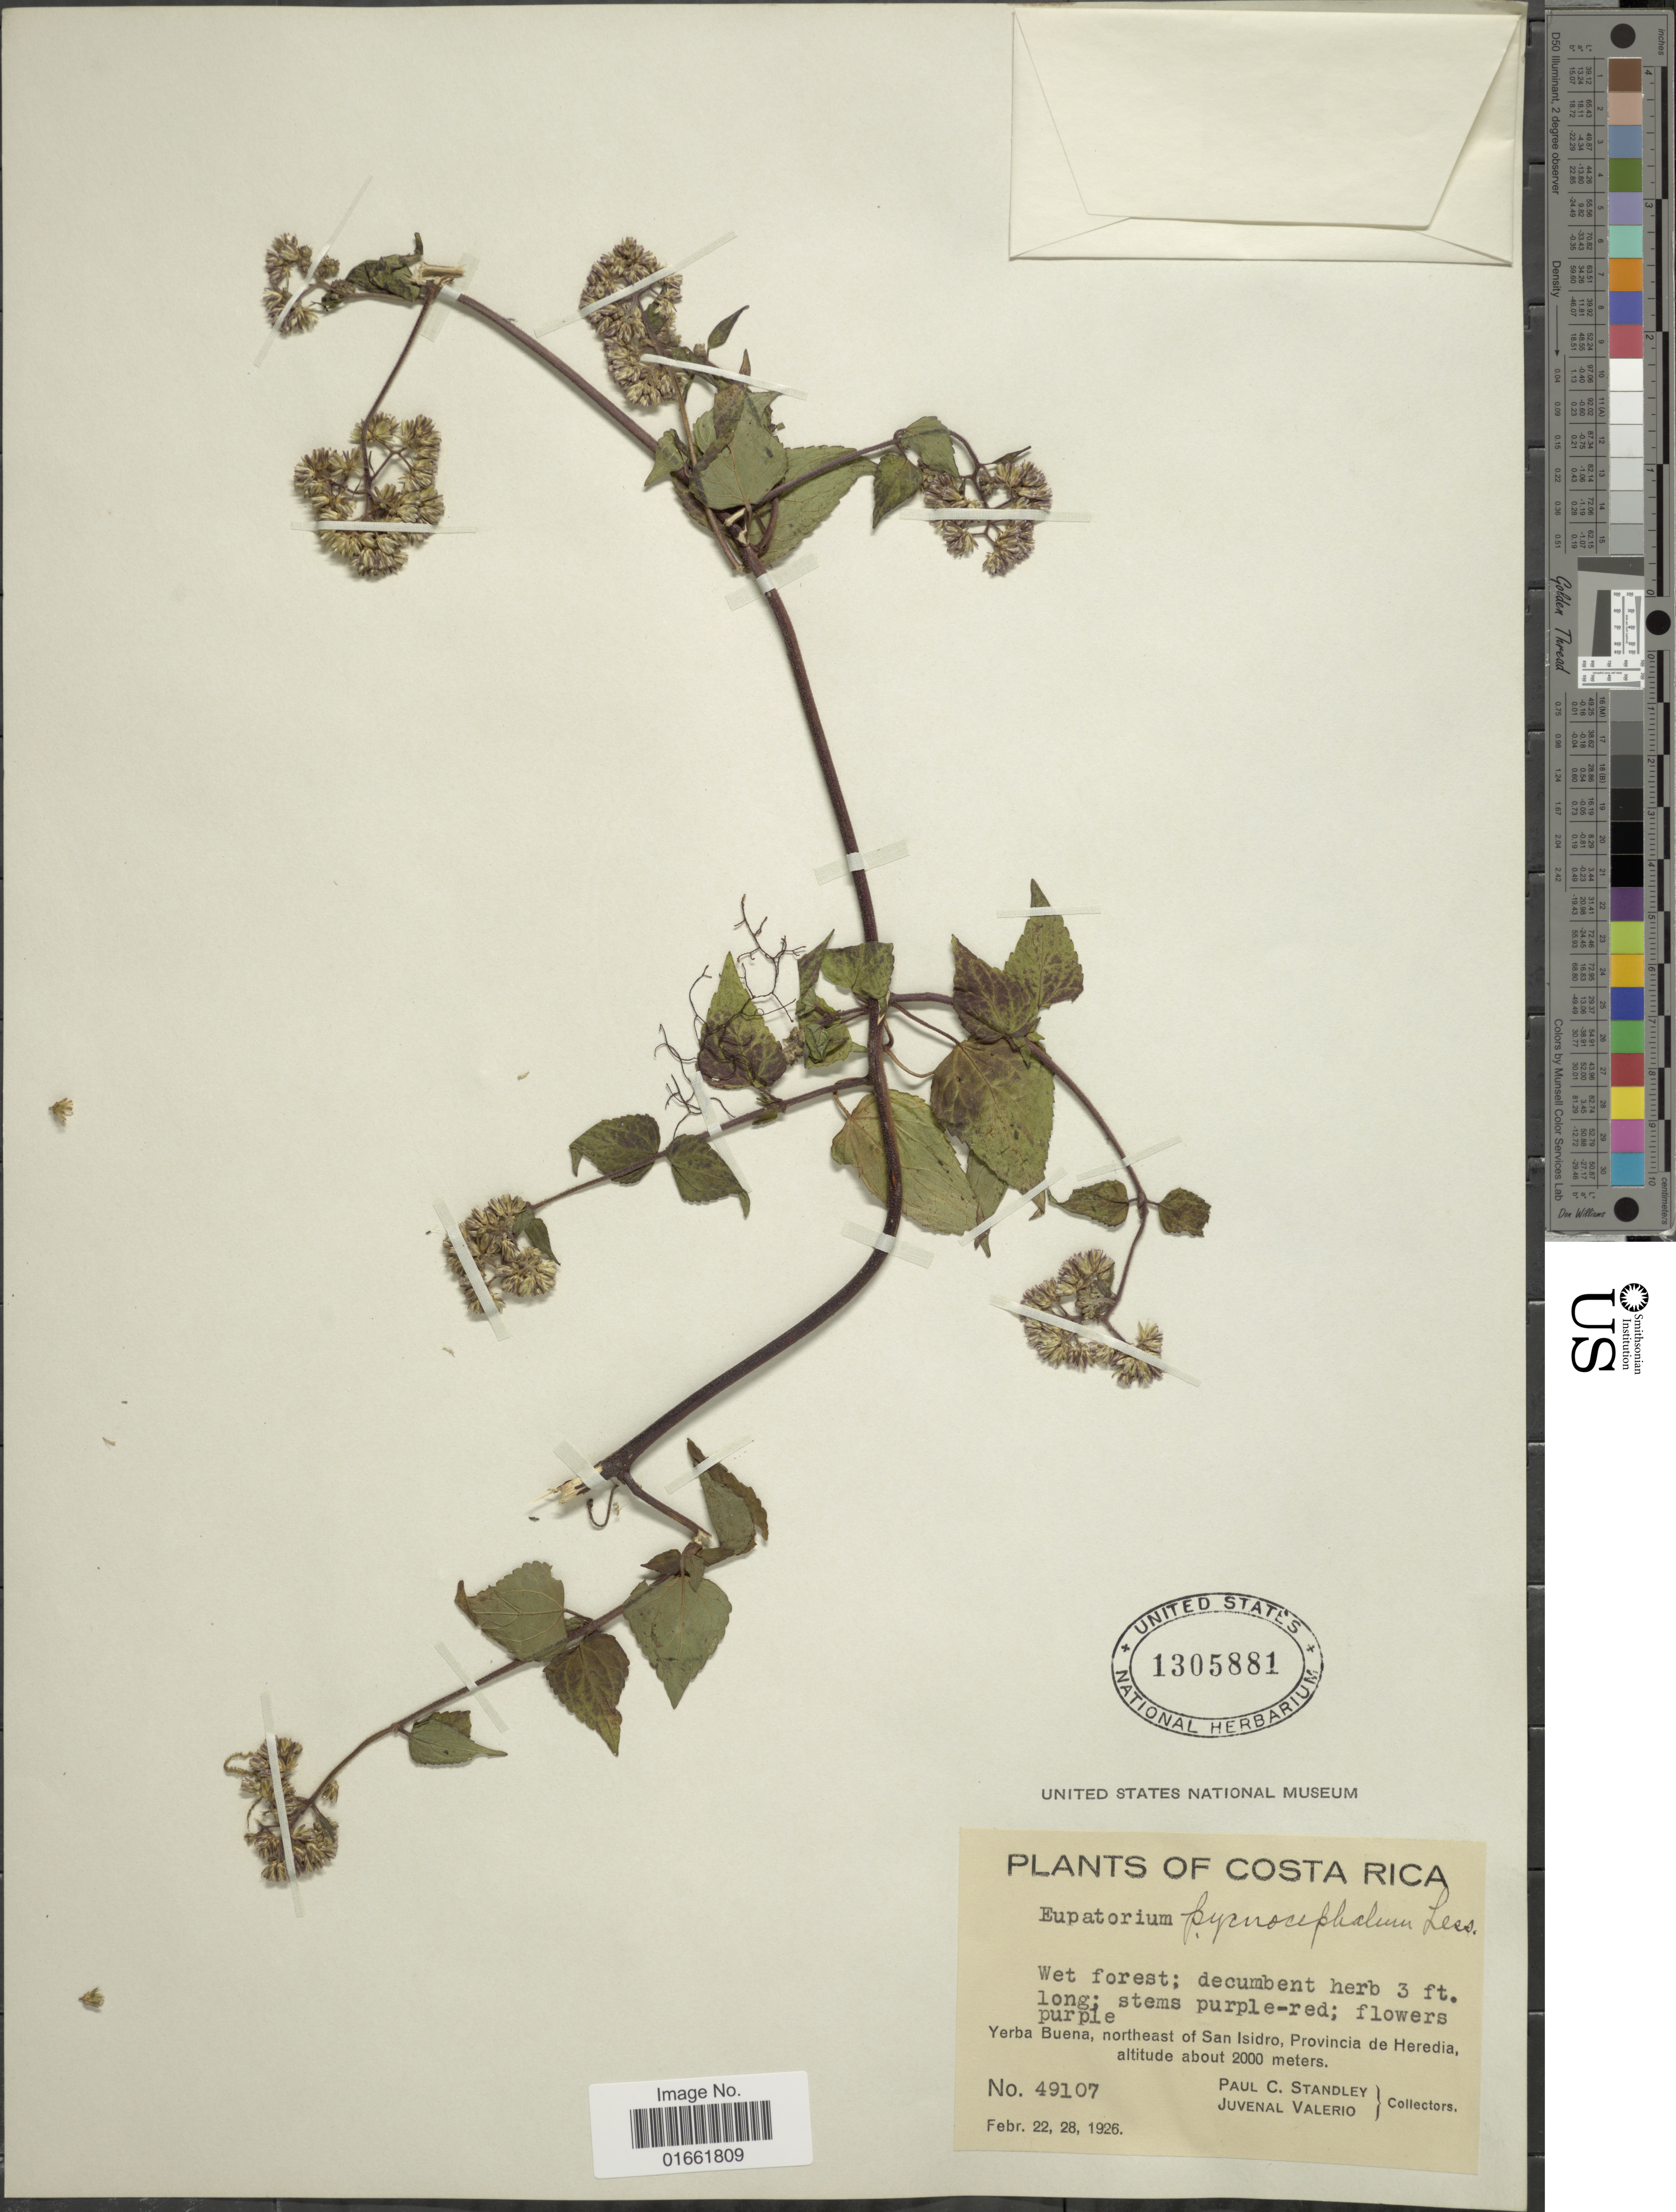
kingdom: Plantae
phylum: Tracheophyta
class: Magnoliopsida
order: Asterales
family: Asteraceae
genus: Fleischmannia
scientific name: Fleischmannia pratensis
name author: (Klatt) R.M. King & H. Rob.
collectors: P. C. Standley & J. Valerio R.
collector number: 49107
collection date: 1926-02-22/1926-02-28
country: Costa Rica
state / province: Heredia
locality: Yerba Buena, northeast of San Isidro, Province de Heredia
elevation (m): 2000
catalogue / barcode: US 1305881